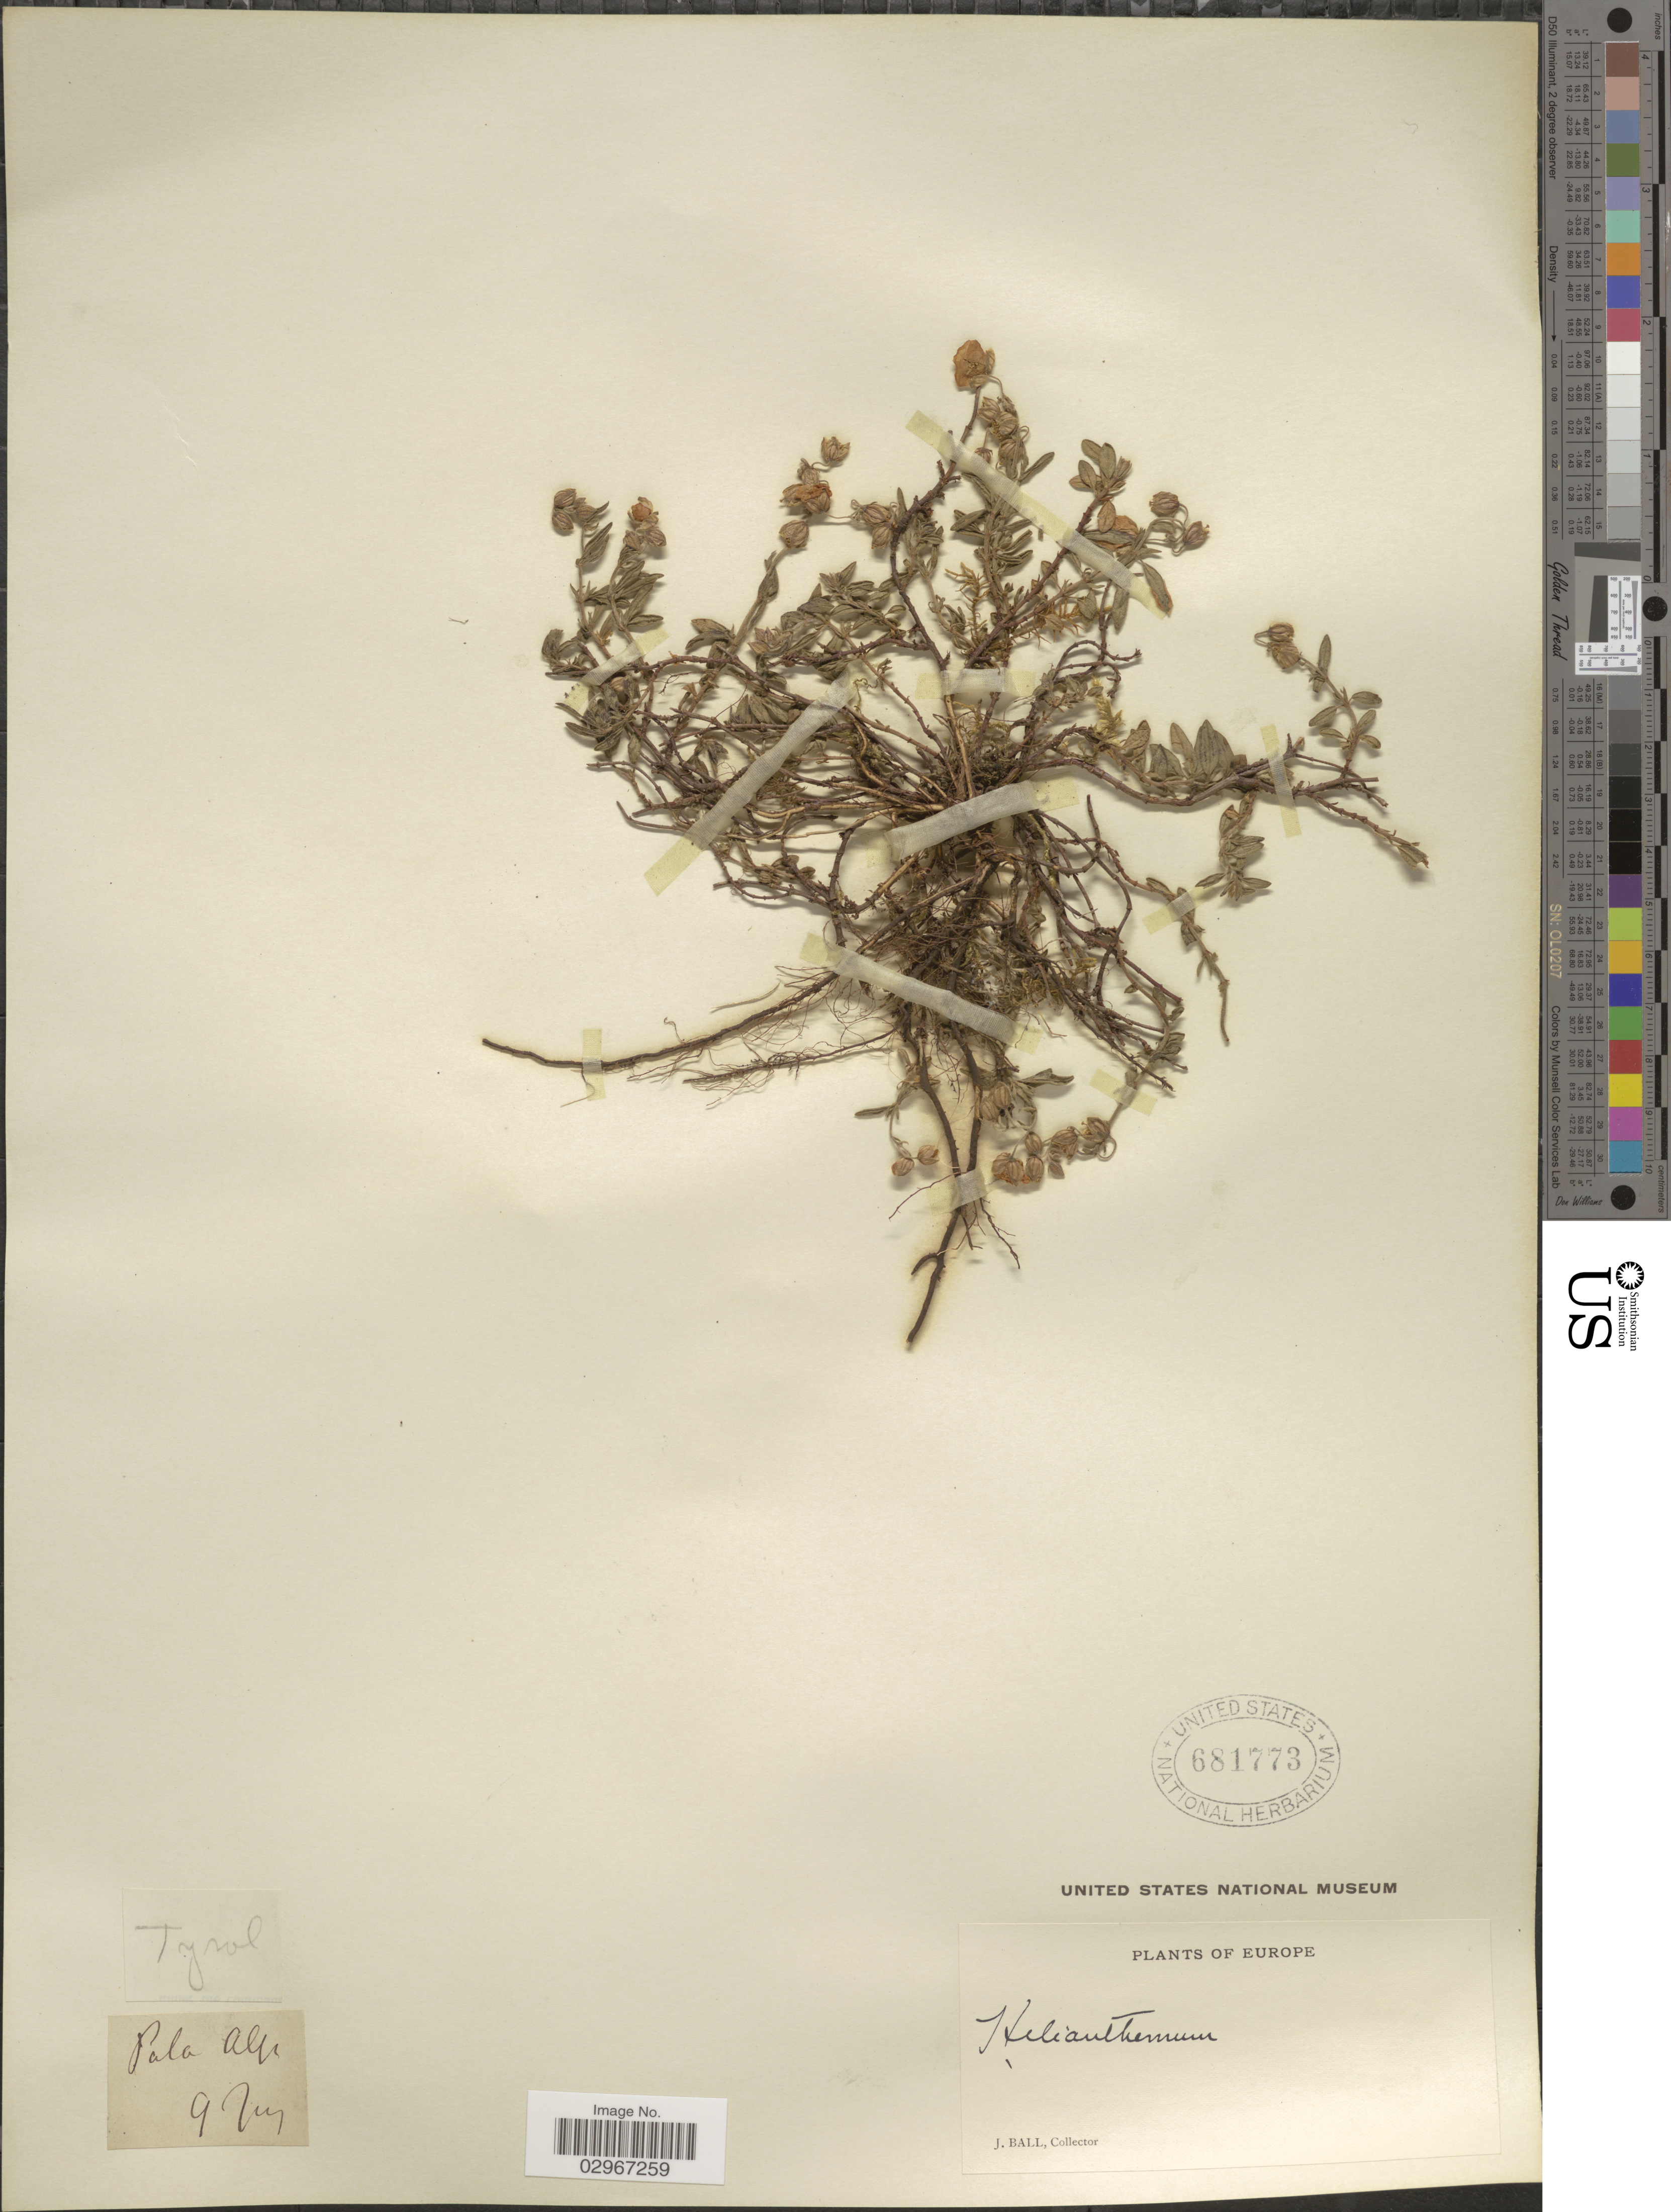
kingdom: Plantae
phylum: Tracheophyta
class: Magnoliopsida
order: Malvales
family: Cistaceae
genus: Helianthemum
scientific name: Helianthemum sp.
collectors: J. Ball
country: Italy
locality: Pala Alp, Europe, Tyrol.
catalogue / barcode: US 681773